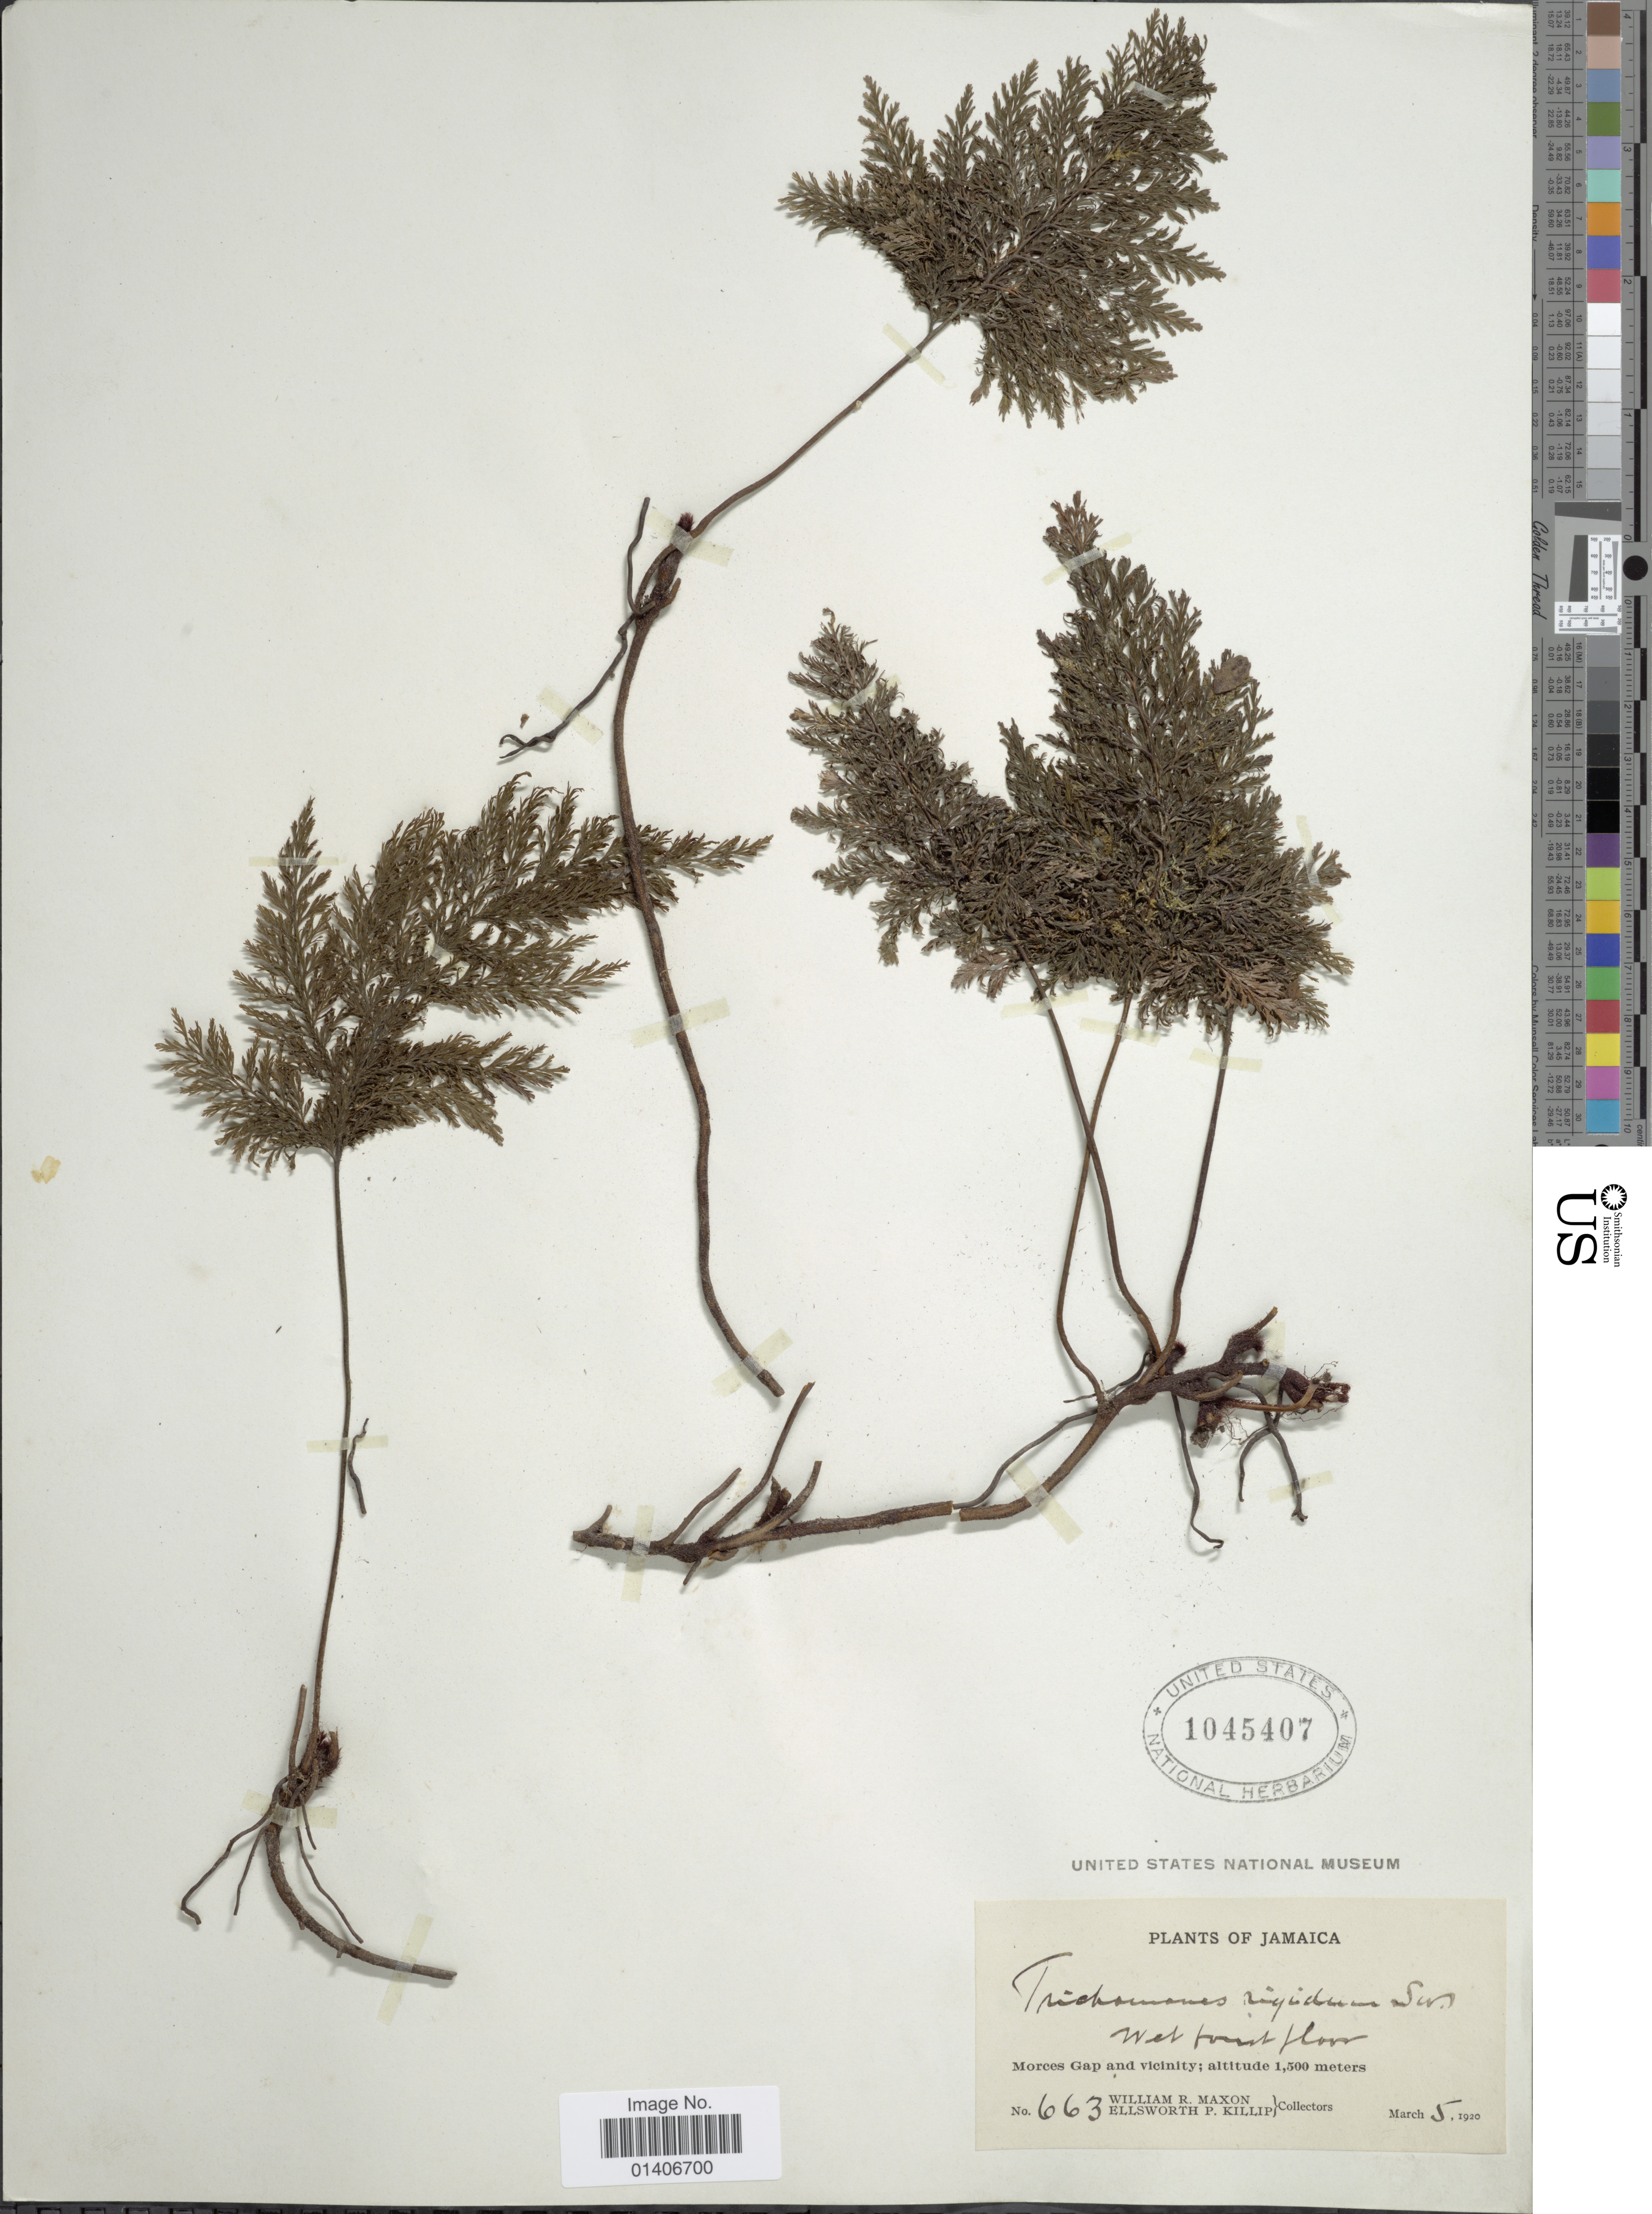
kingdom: Plantae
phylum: Tracheophyta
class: Polypodiopsida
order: Hymenophyllales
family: Hymenophyllaceae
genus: Abrodictyum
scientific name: Abrodictyum rigidum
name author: (Sw.) Ebihara & Dubuisson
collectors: W. R. Maxon & E. P. Killip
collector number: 663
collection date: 1920-03-05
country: Jamaica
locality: Morces Gap and vicinity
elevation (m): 1500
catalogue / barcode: US 1045407